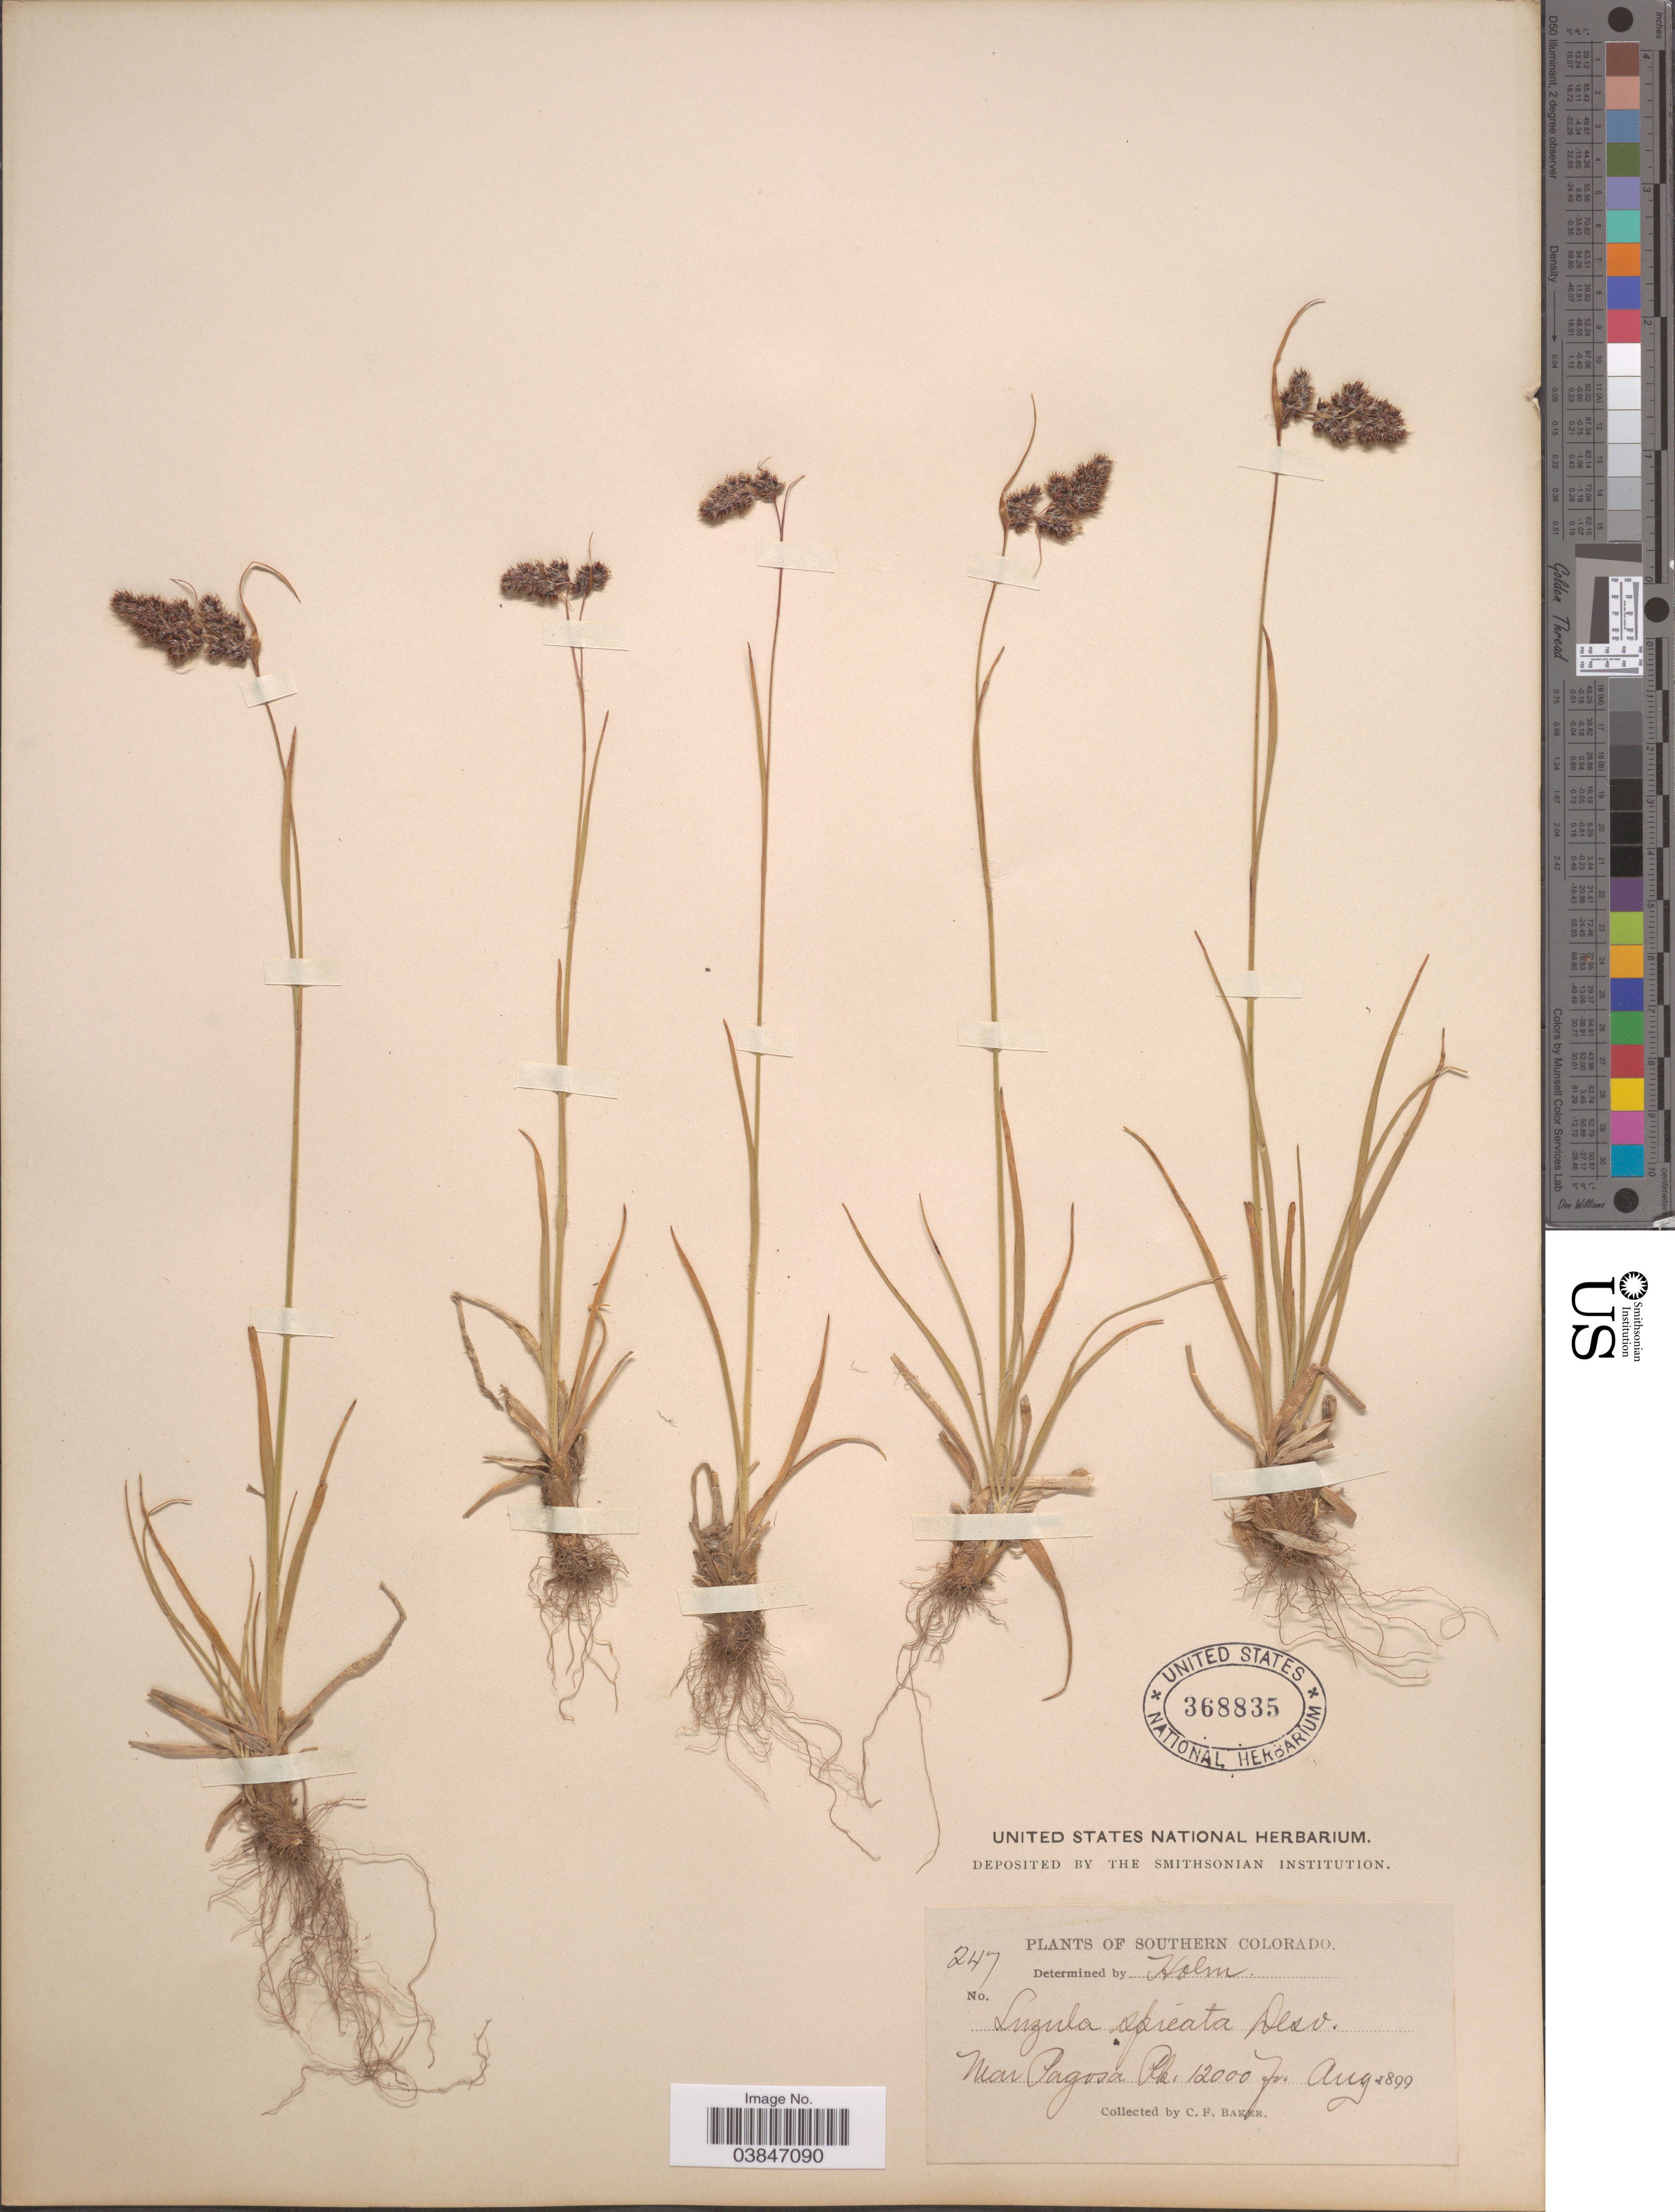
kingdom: Plantae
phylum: Tracheophyta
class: Liliopsida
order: Poales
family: Juncaceae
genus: Luzula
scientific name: Luzula spicata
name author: (L.) DC.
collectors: C. F. Baker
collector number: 247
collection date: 1899-08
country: United States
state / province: Colorado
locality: Southern Colorado. Mar Pagosa Pk.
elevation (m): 3658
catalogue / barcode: US 368835